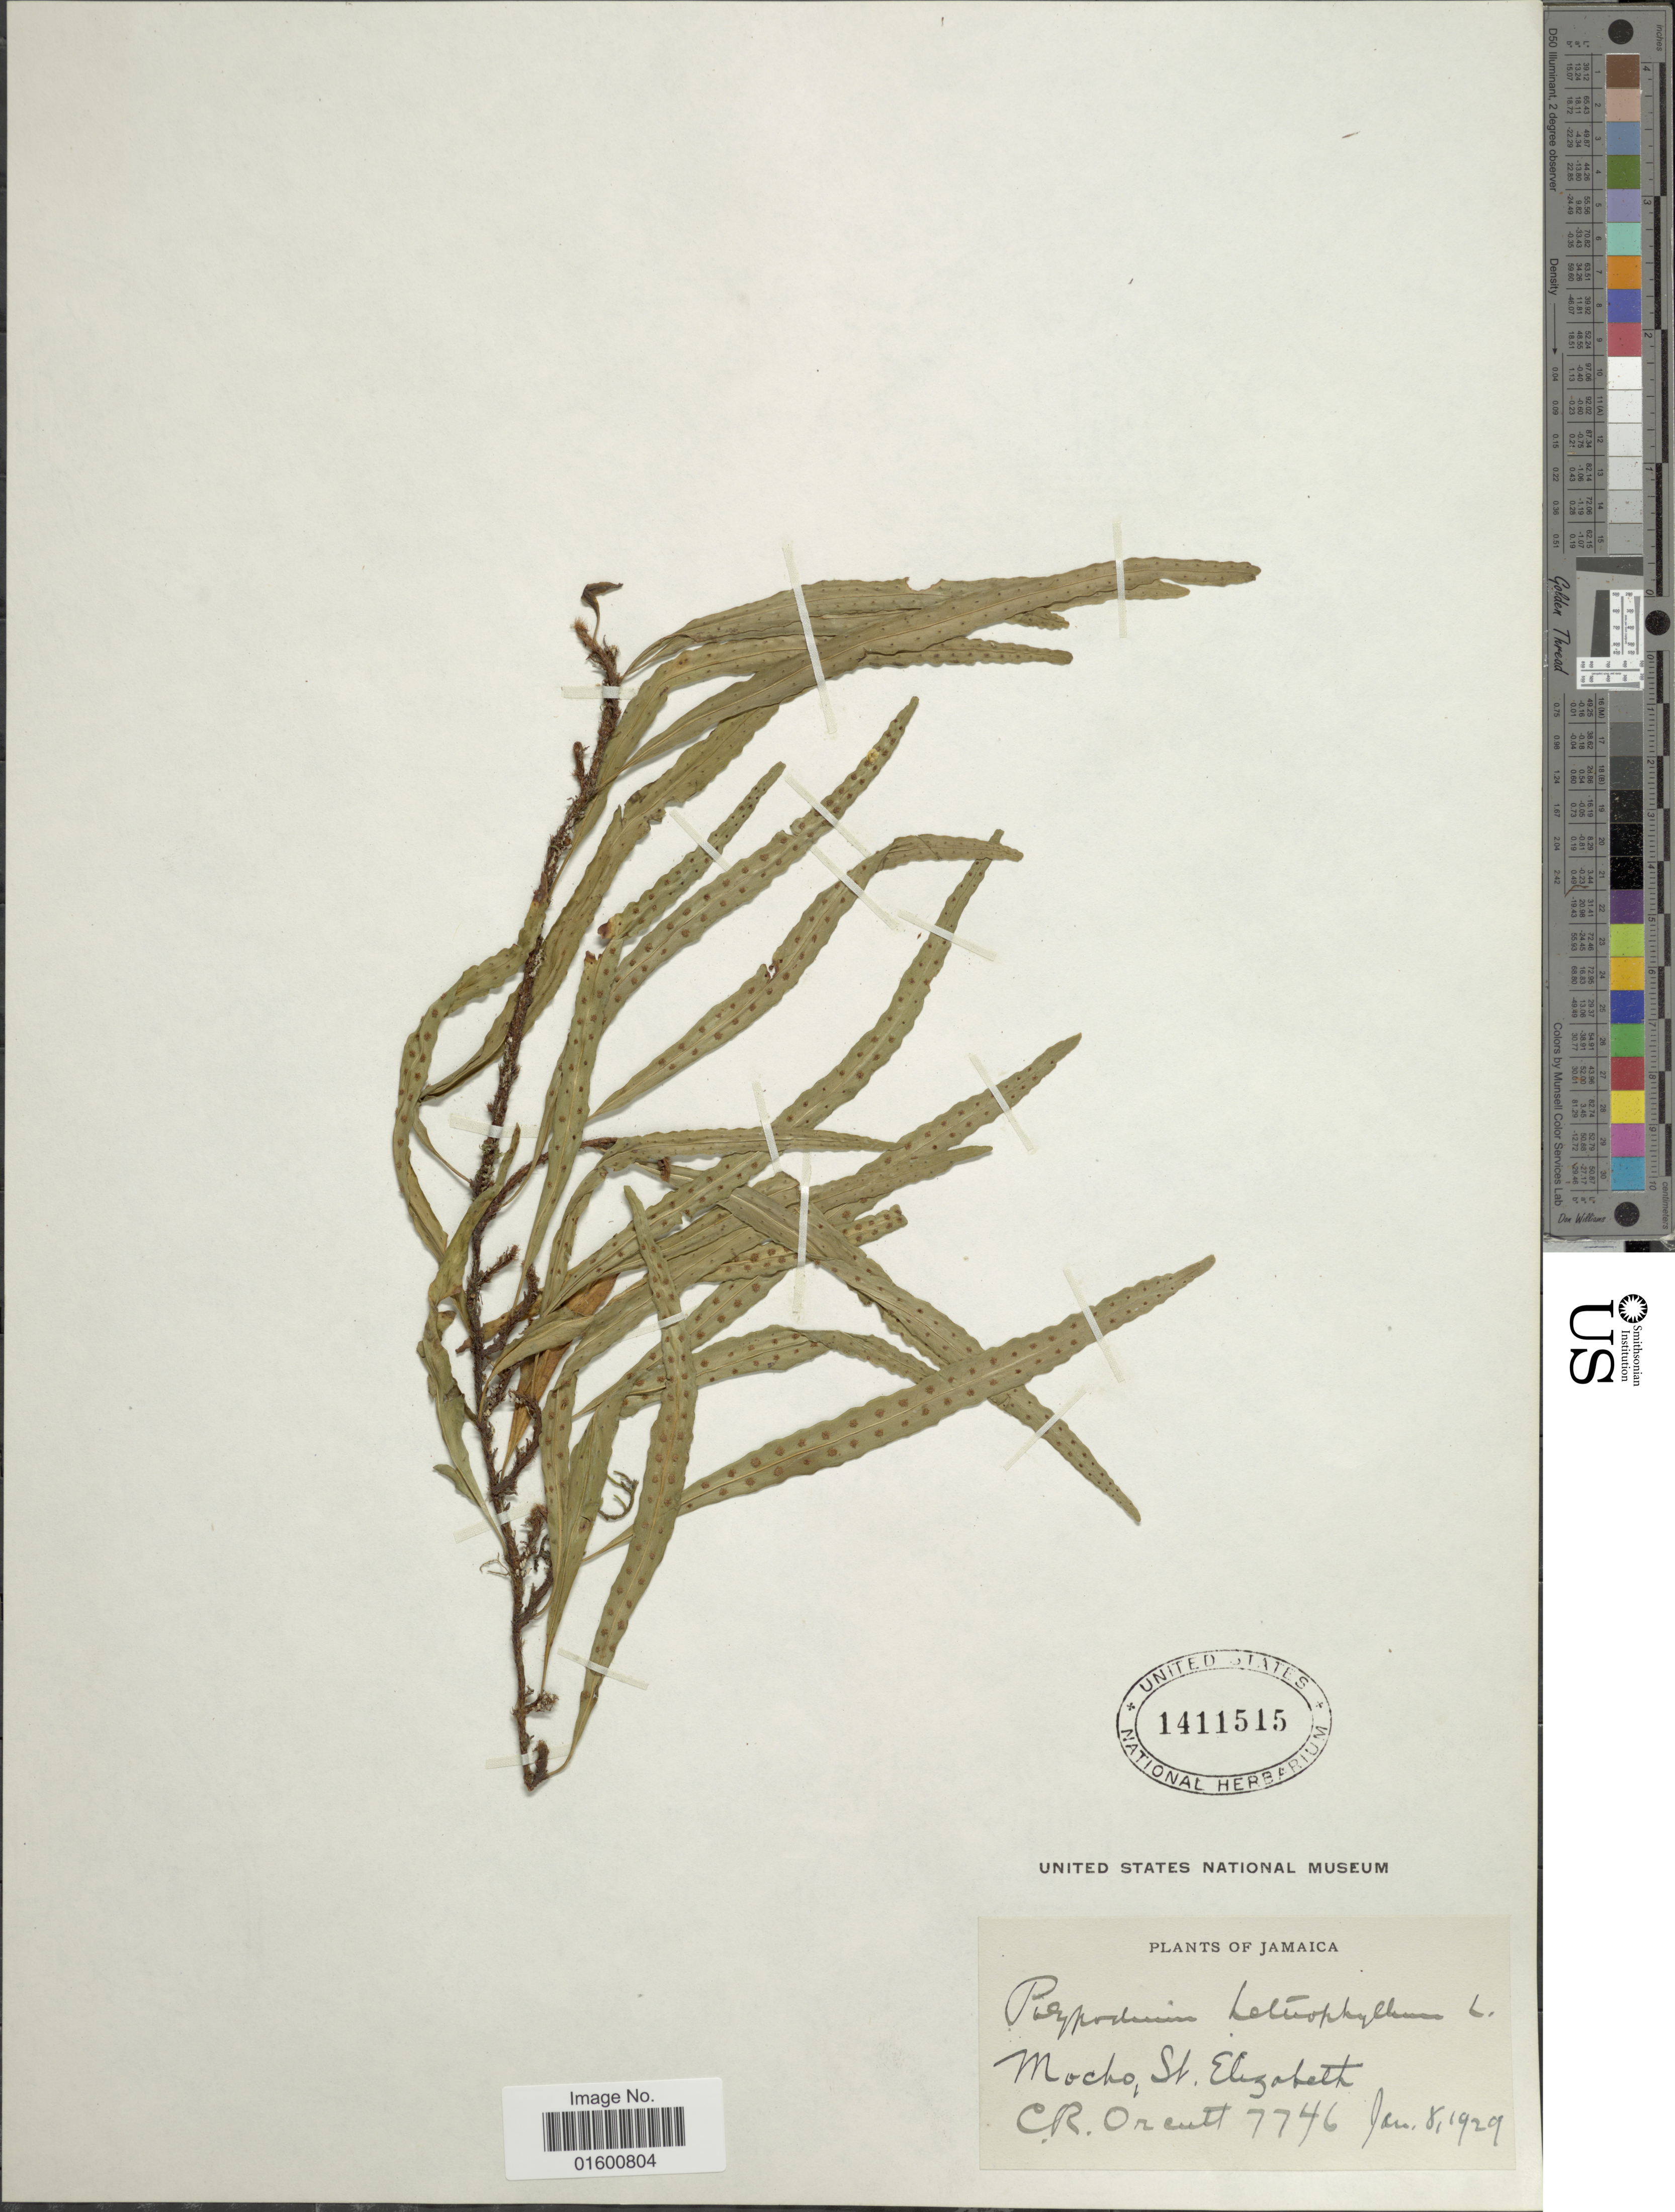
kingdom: Plantae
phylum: Tracheophyta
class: Polypodiopsida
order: Polypodiales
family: Polypodiaceae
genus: Microgramma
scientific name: Microgramma heterophylla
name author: (L.) Wherry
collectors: C. R. Orcutt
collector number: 7746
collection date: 1929-01-08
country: Jamaica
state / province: Saint Elizabeth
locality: Moco, St. Elizabeth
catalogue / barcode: US 1411515